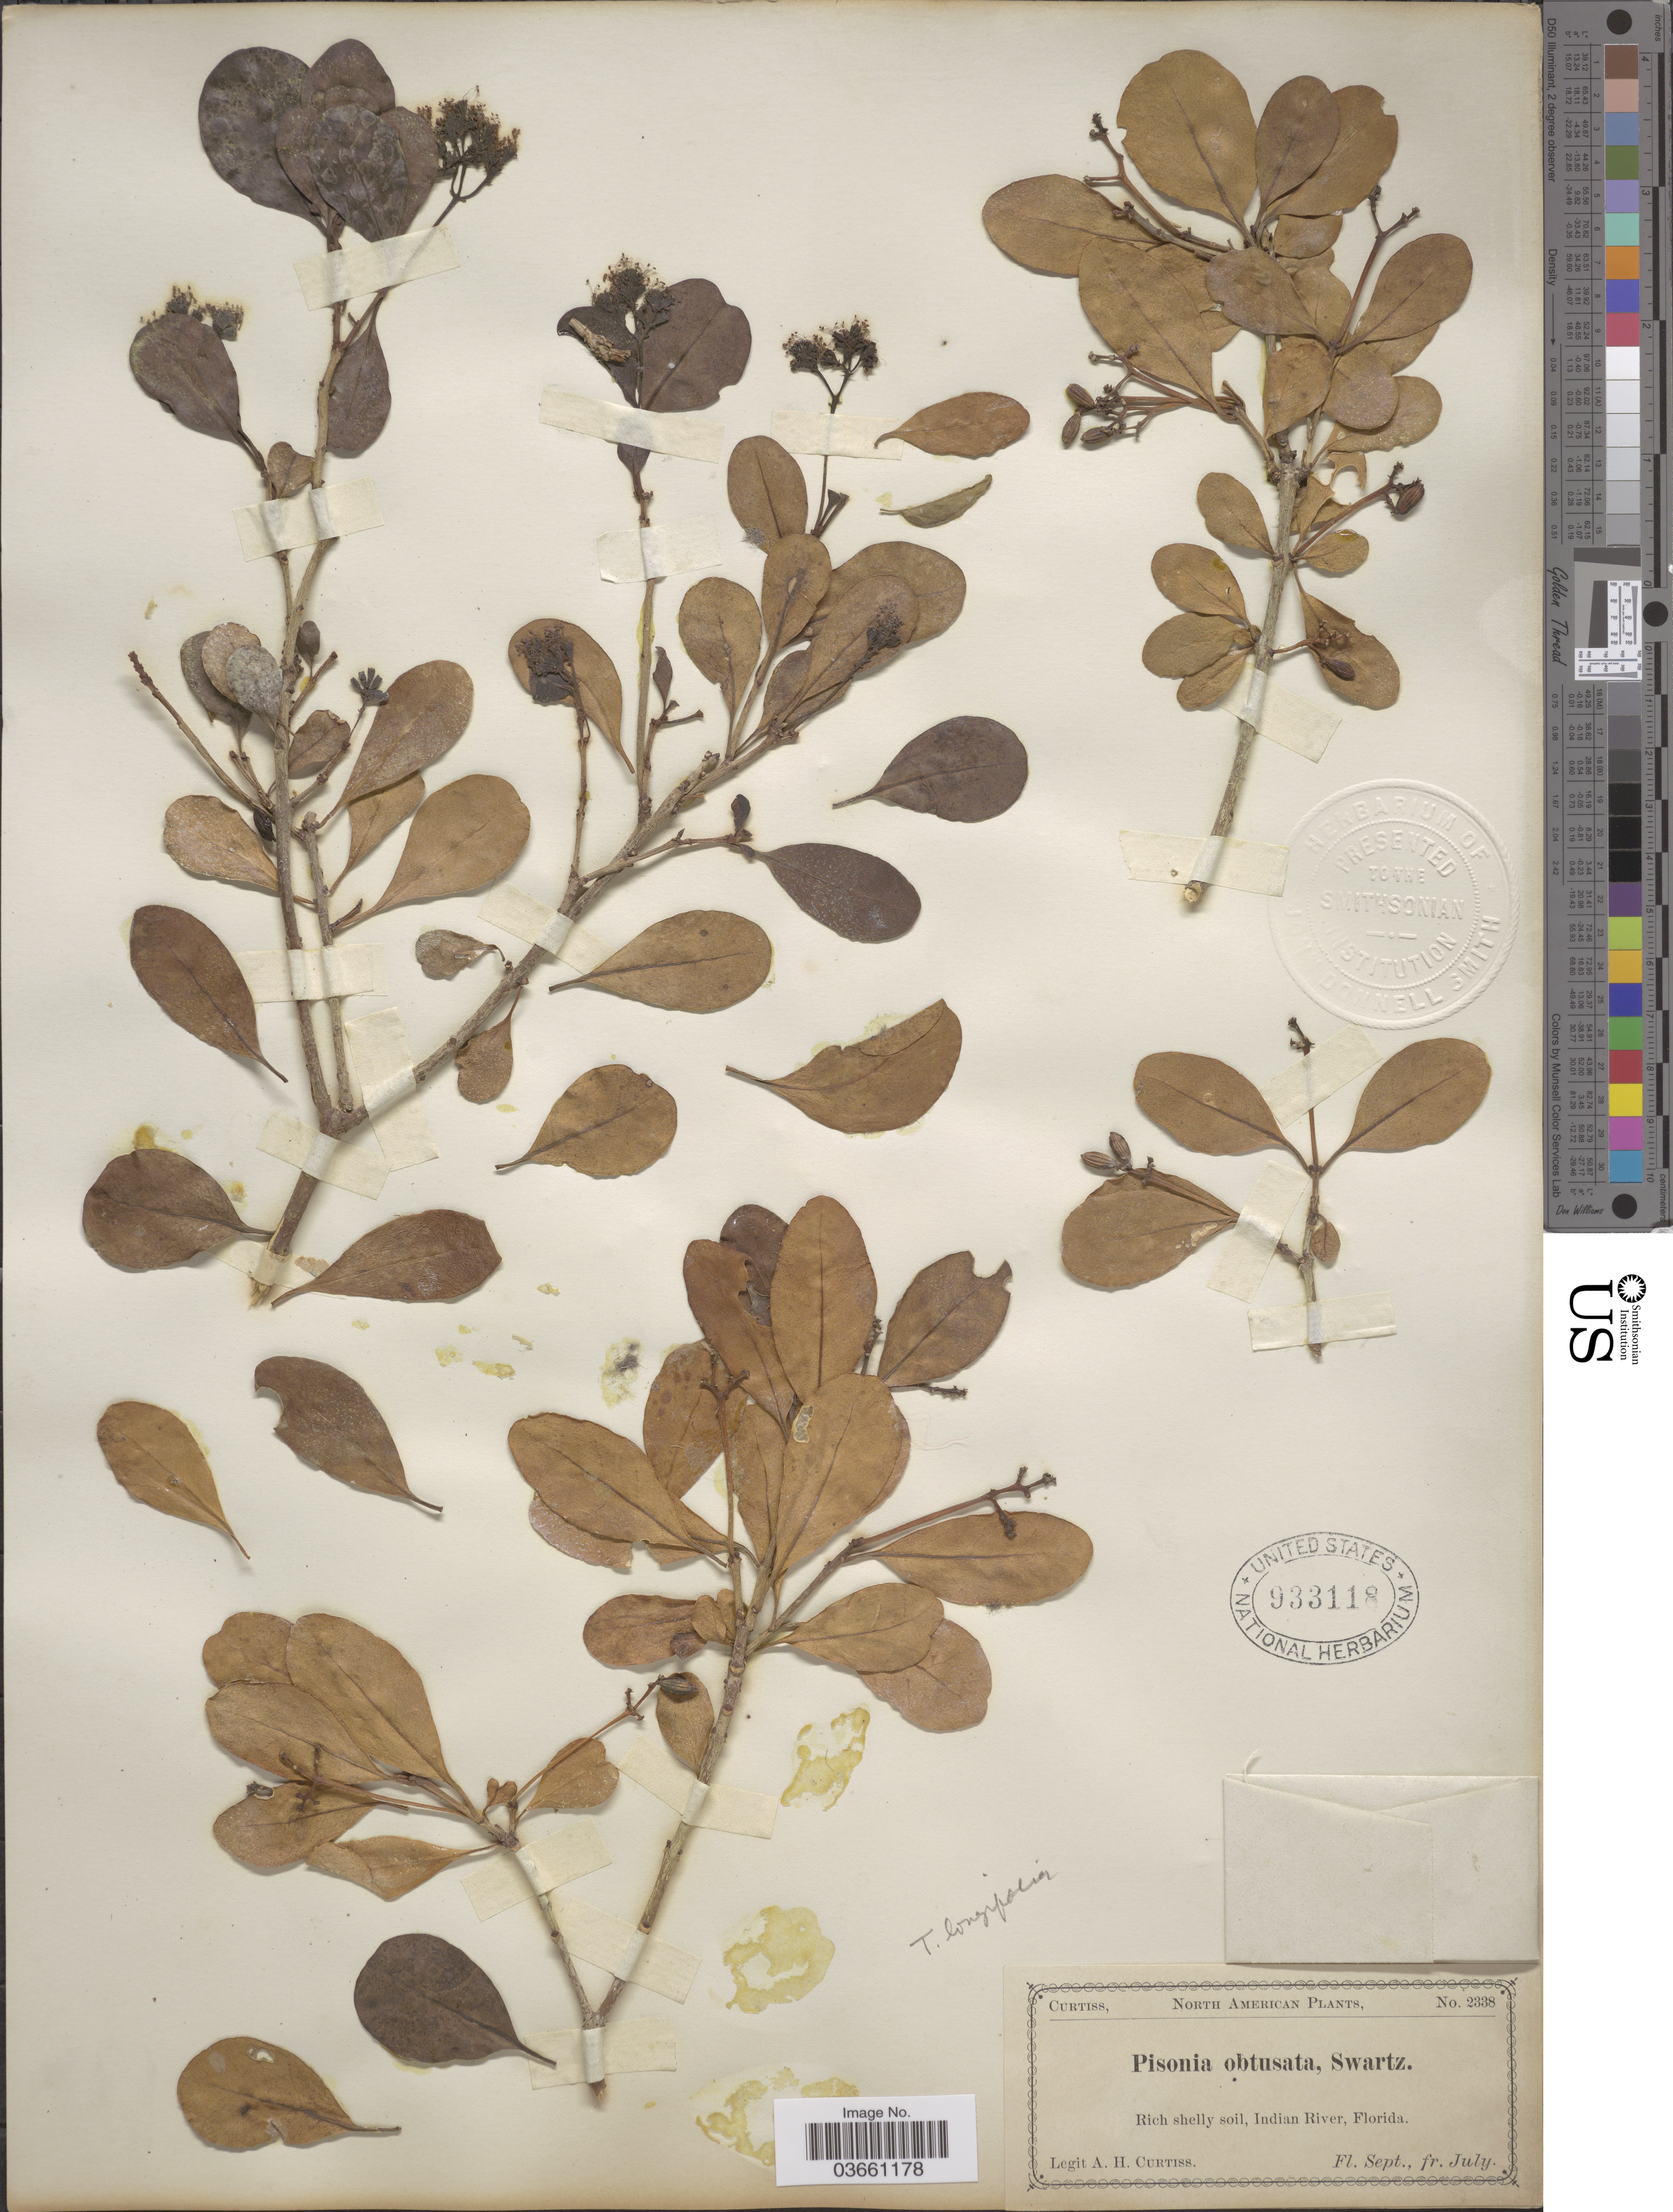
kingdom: Plantae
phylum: Tracheophyta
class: Magnoliopsida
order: Caryophyllales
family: Nyctaginaceae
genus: Guapira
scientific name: Guapira discolor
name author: (Spreng.) Little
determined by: Strong, Mark T., (BOT), Smithsonian Institution - National Museum of Natural History (UNITED STATES)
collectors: A. H. Curtiss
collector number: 2338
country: United States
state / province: Florida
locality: Indian River.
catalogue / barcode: US 933118